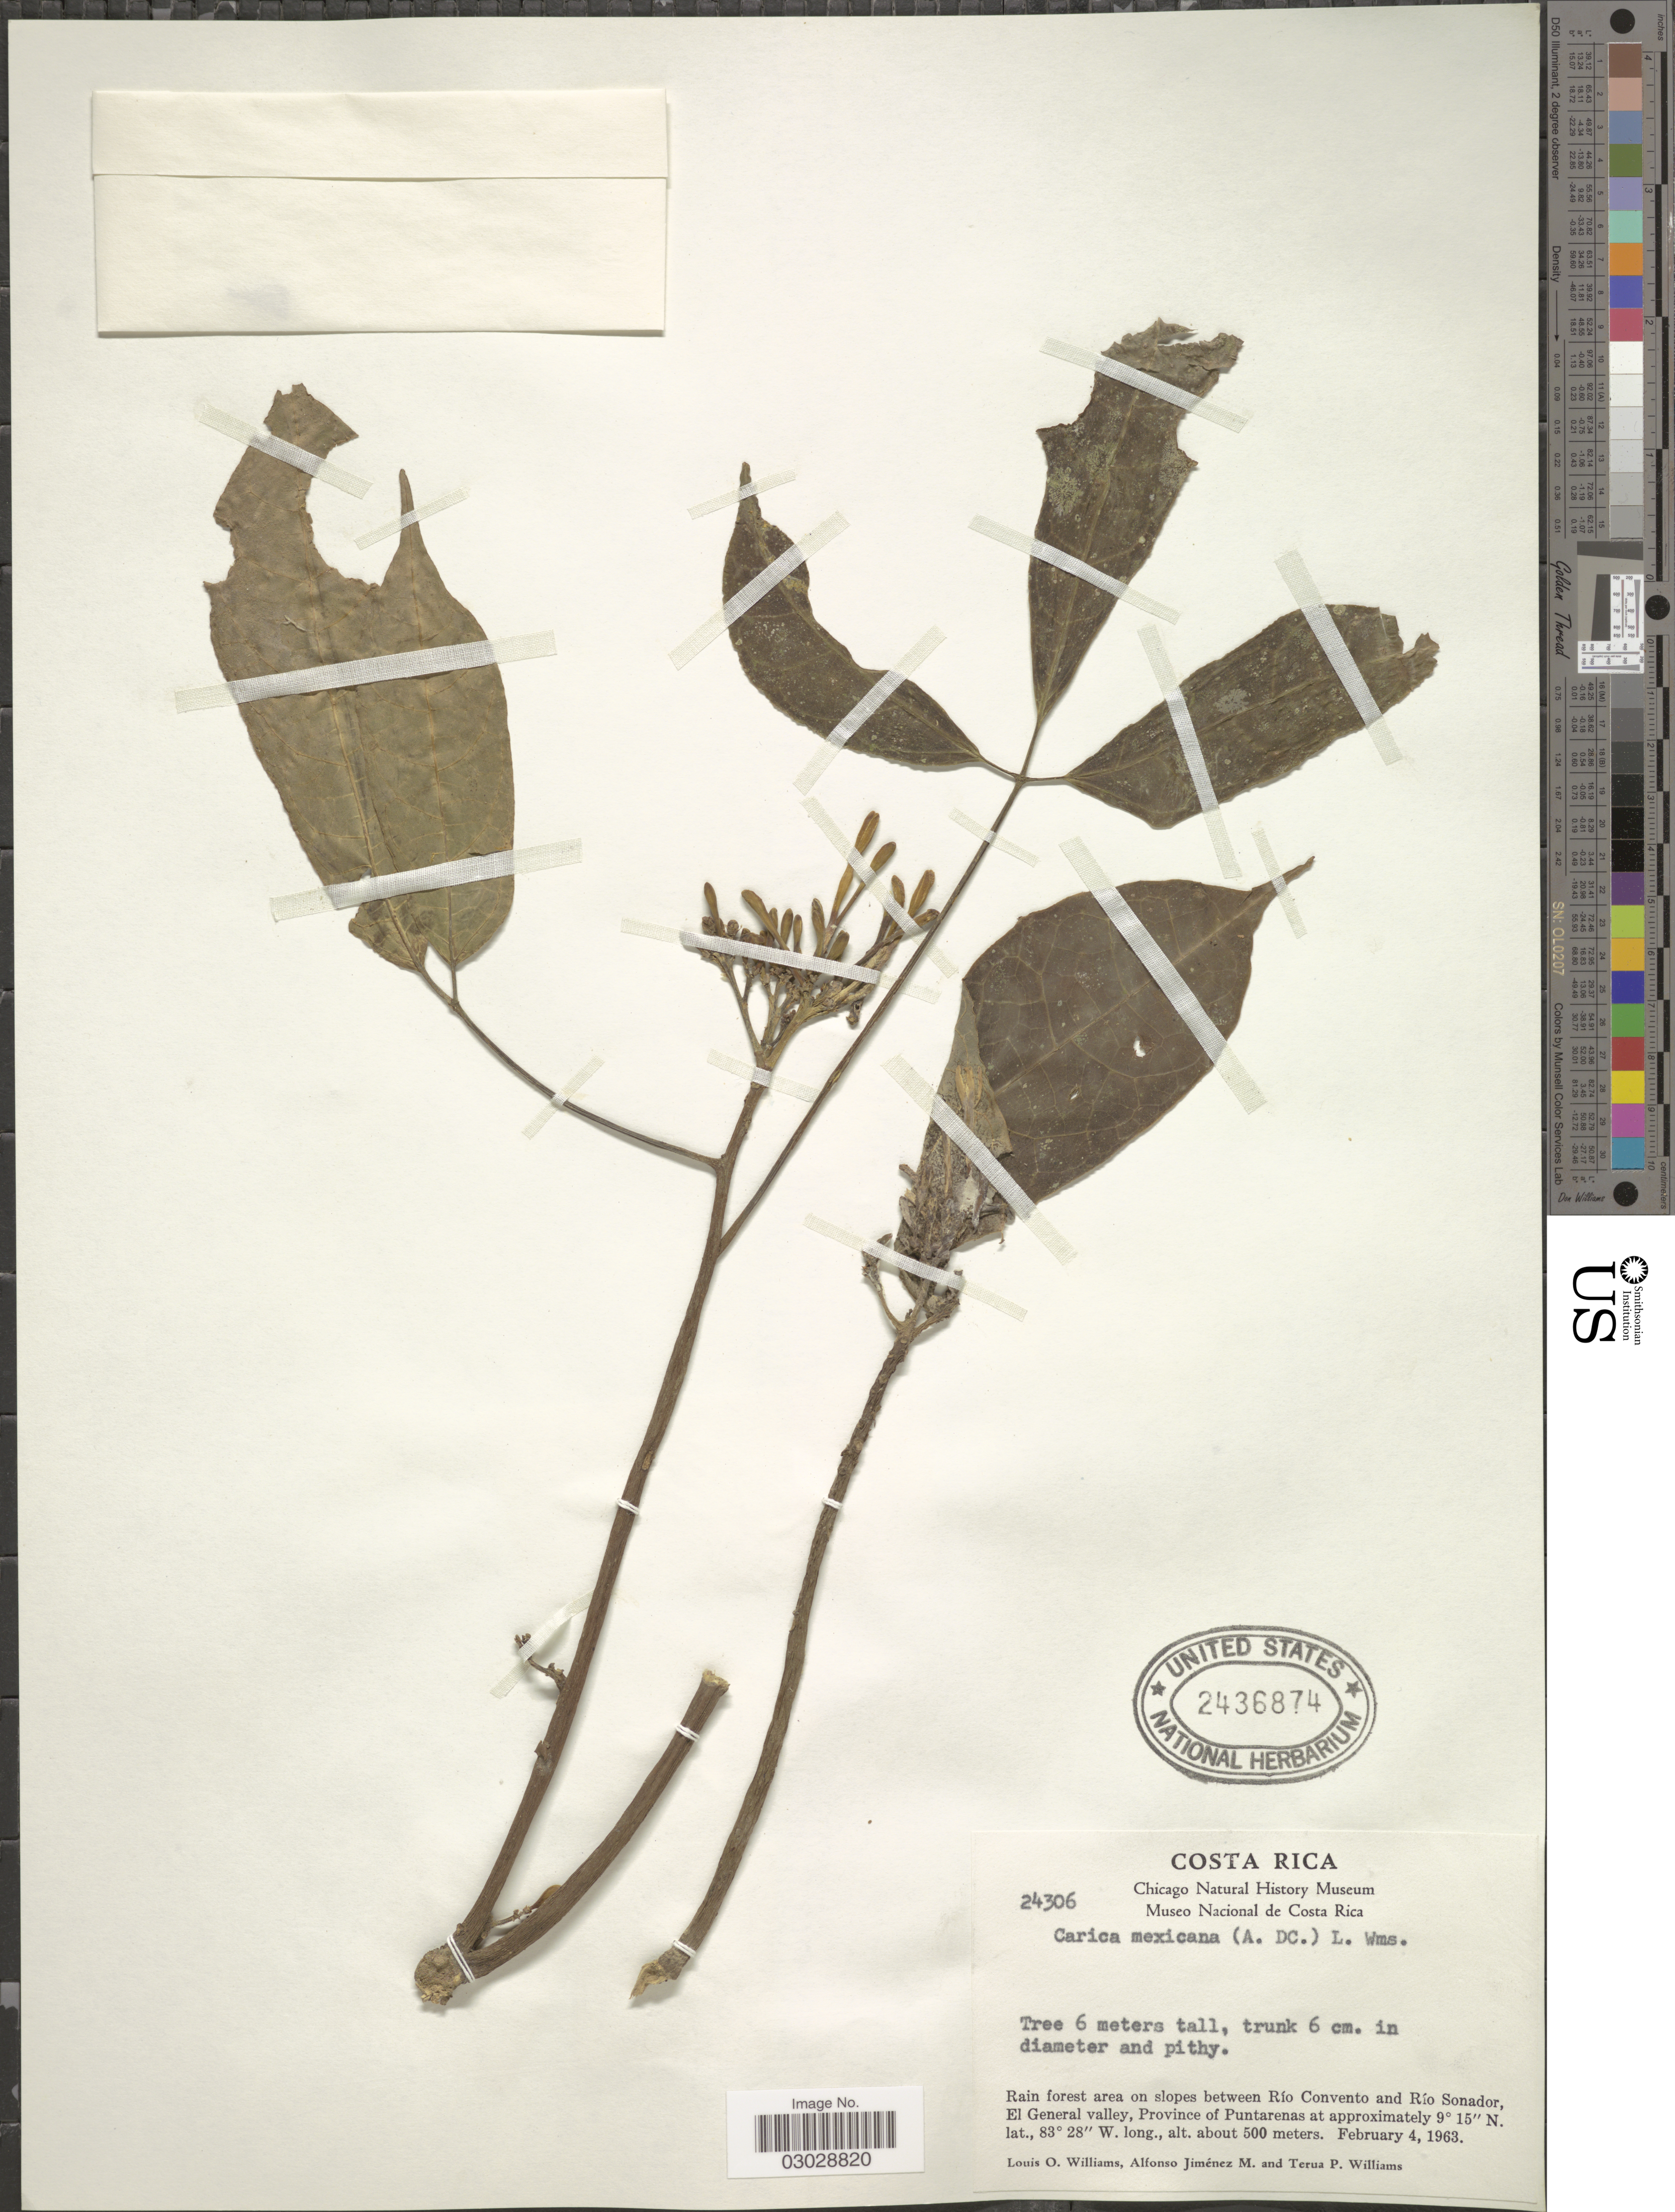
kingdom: Plantae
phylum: Tracheophyta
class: Magnoliopsida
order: Brassicales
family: Caricaceae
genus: Jacaratia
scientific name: Jacaratia dolichaula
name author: (Donn. Sm.) Woodson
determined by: Strong, Mark T., (BOT), Smithsonian Institution - National Museum of Natural History (UNITED STATES)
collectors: L. O. Williams, A. Jimenez M. & T. Williams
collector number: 24306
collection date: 1963-02-04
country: Costa Rica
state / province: Puntarenas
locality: Rain forest area on slopes between Río Convento and Río Sonador, El General valley.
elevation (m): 500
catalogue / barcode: US 2436874